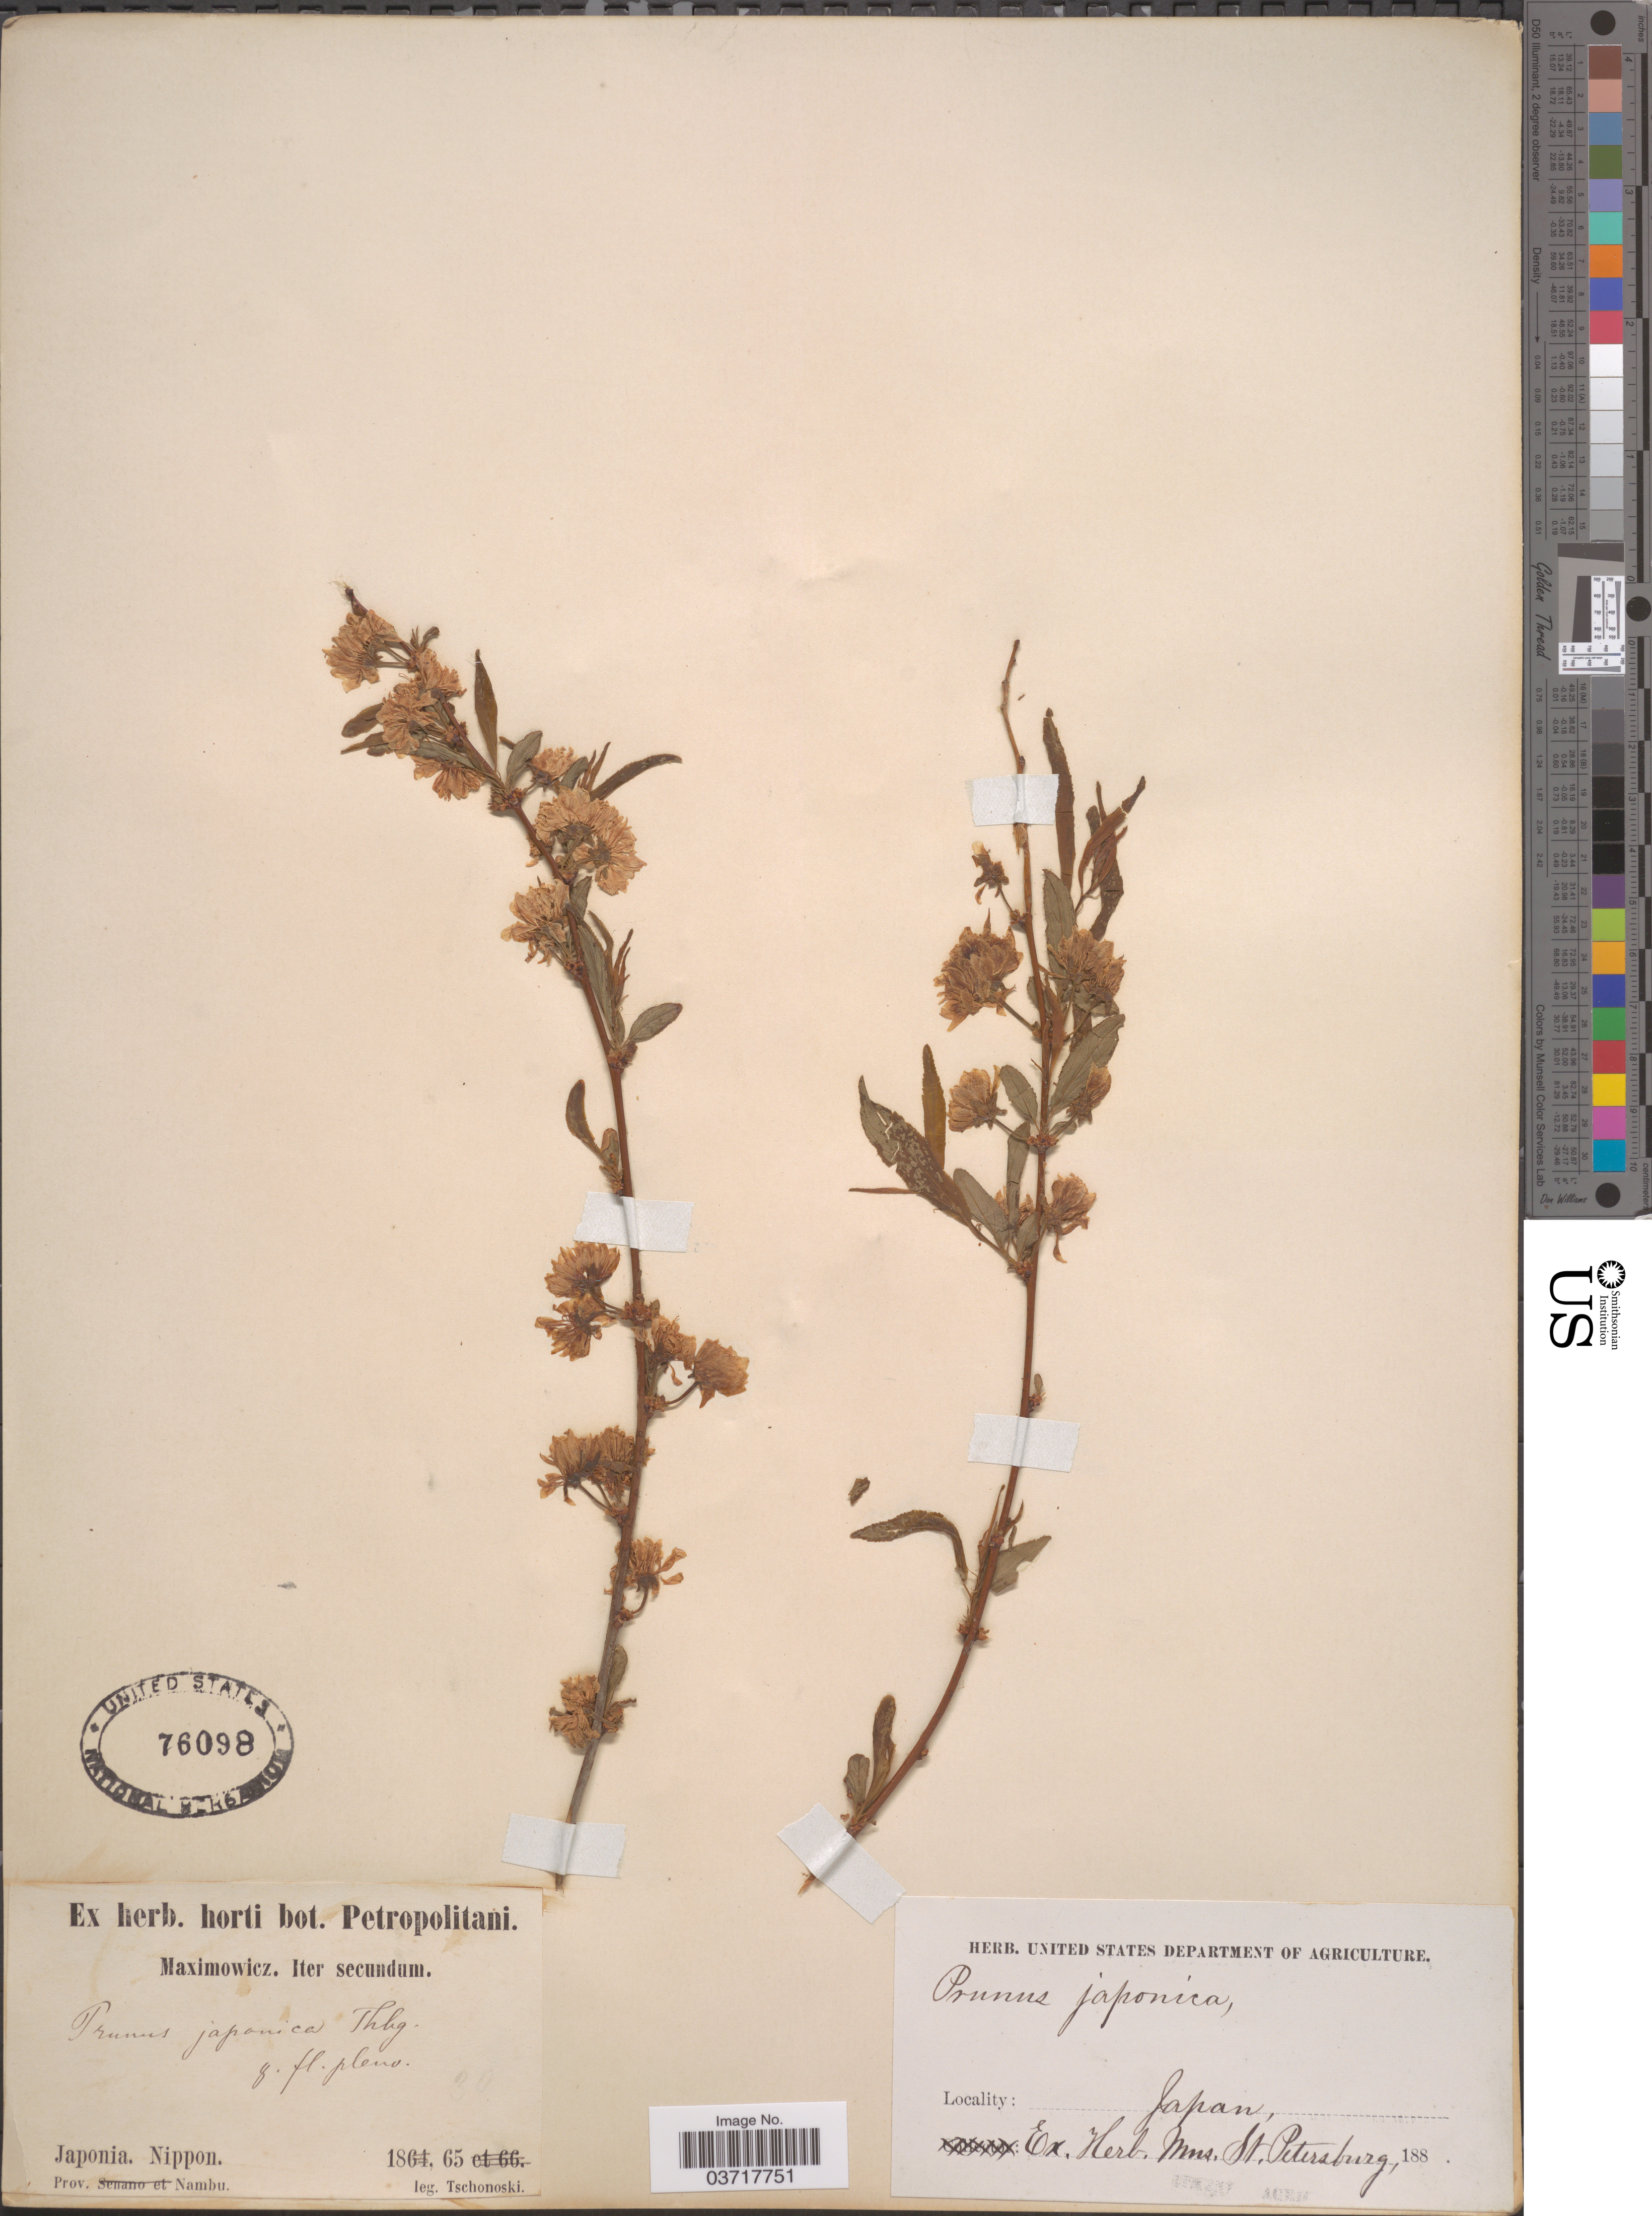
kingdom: Plantae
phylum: Tracheophyta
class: Magnoliopsida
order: Rosales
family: Rosaceae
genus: Prunus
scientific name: Prunus japonica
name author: Thunb.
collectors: -. Tschonoski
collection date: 1865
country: Japan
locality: Nippon. Prov. Nambu.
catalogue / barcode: US 76098